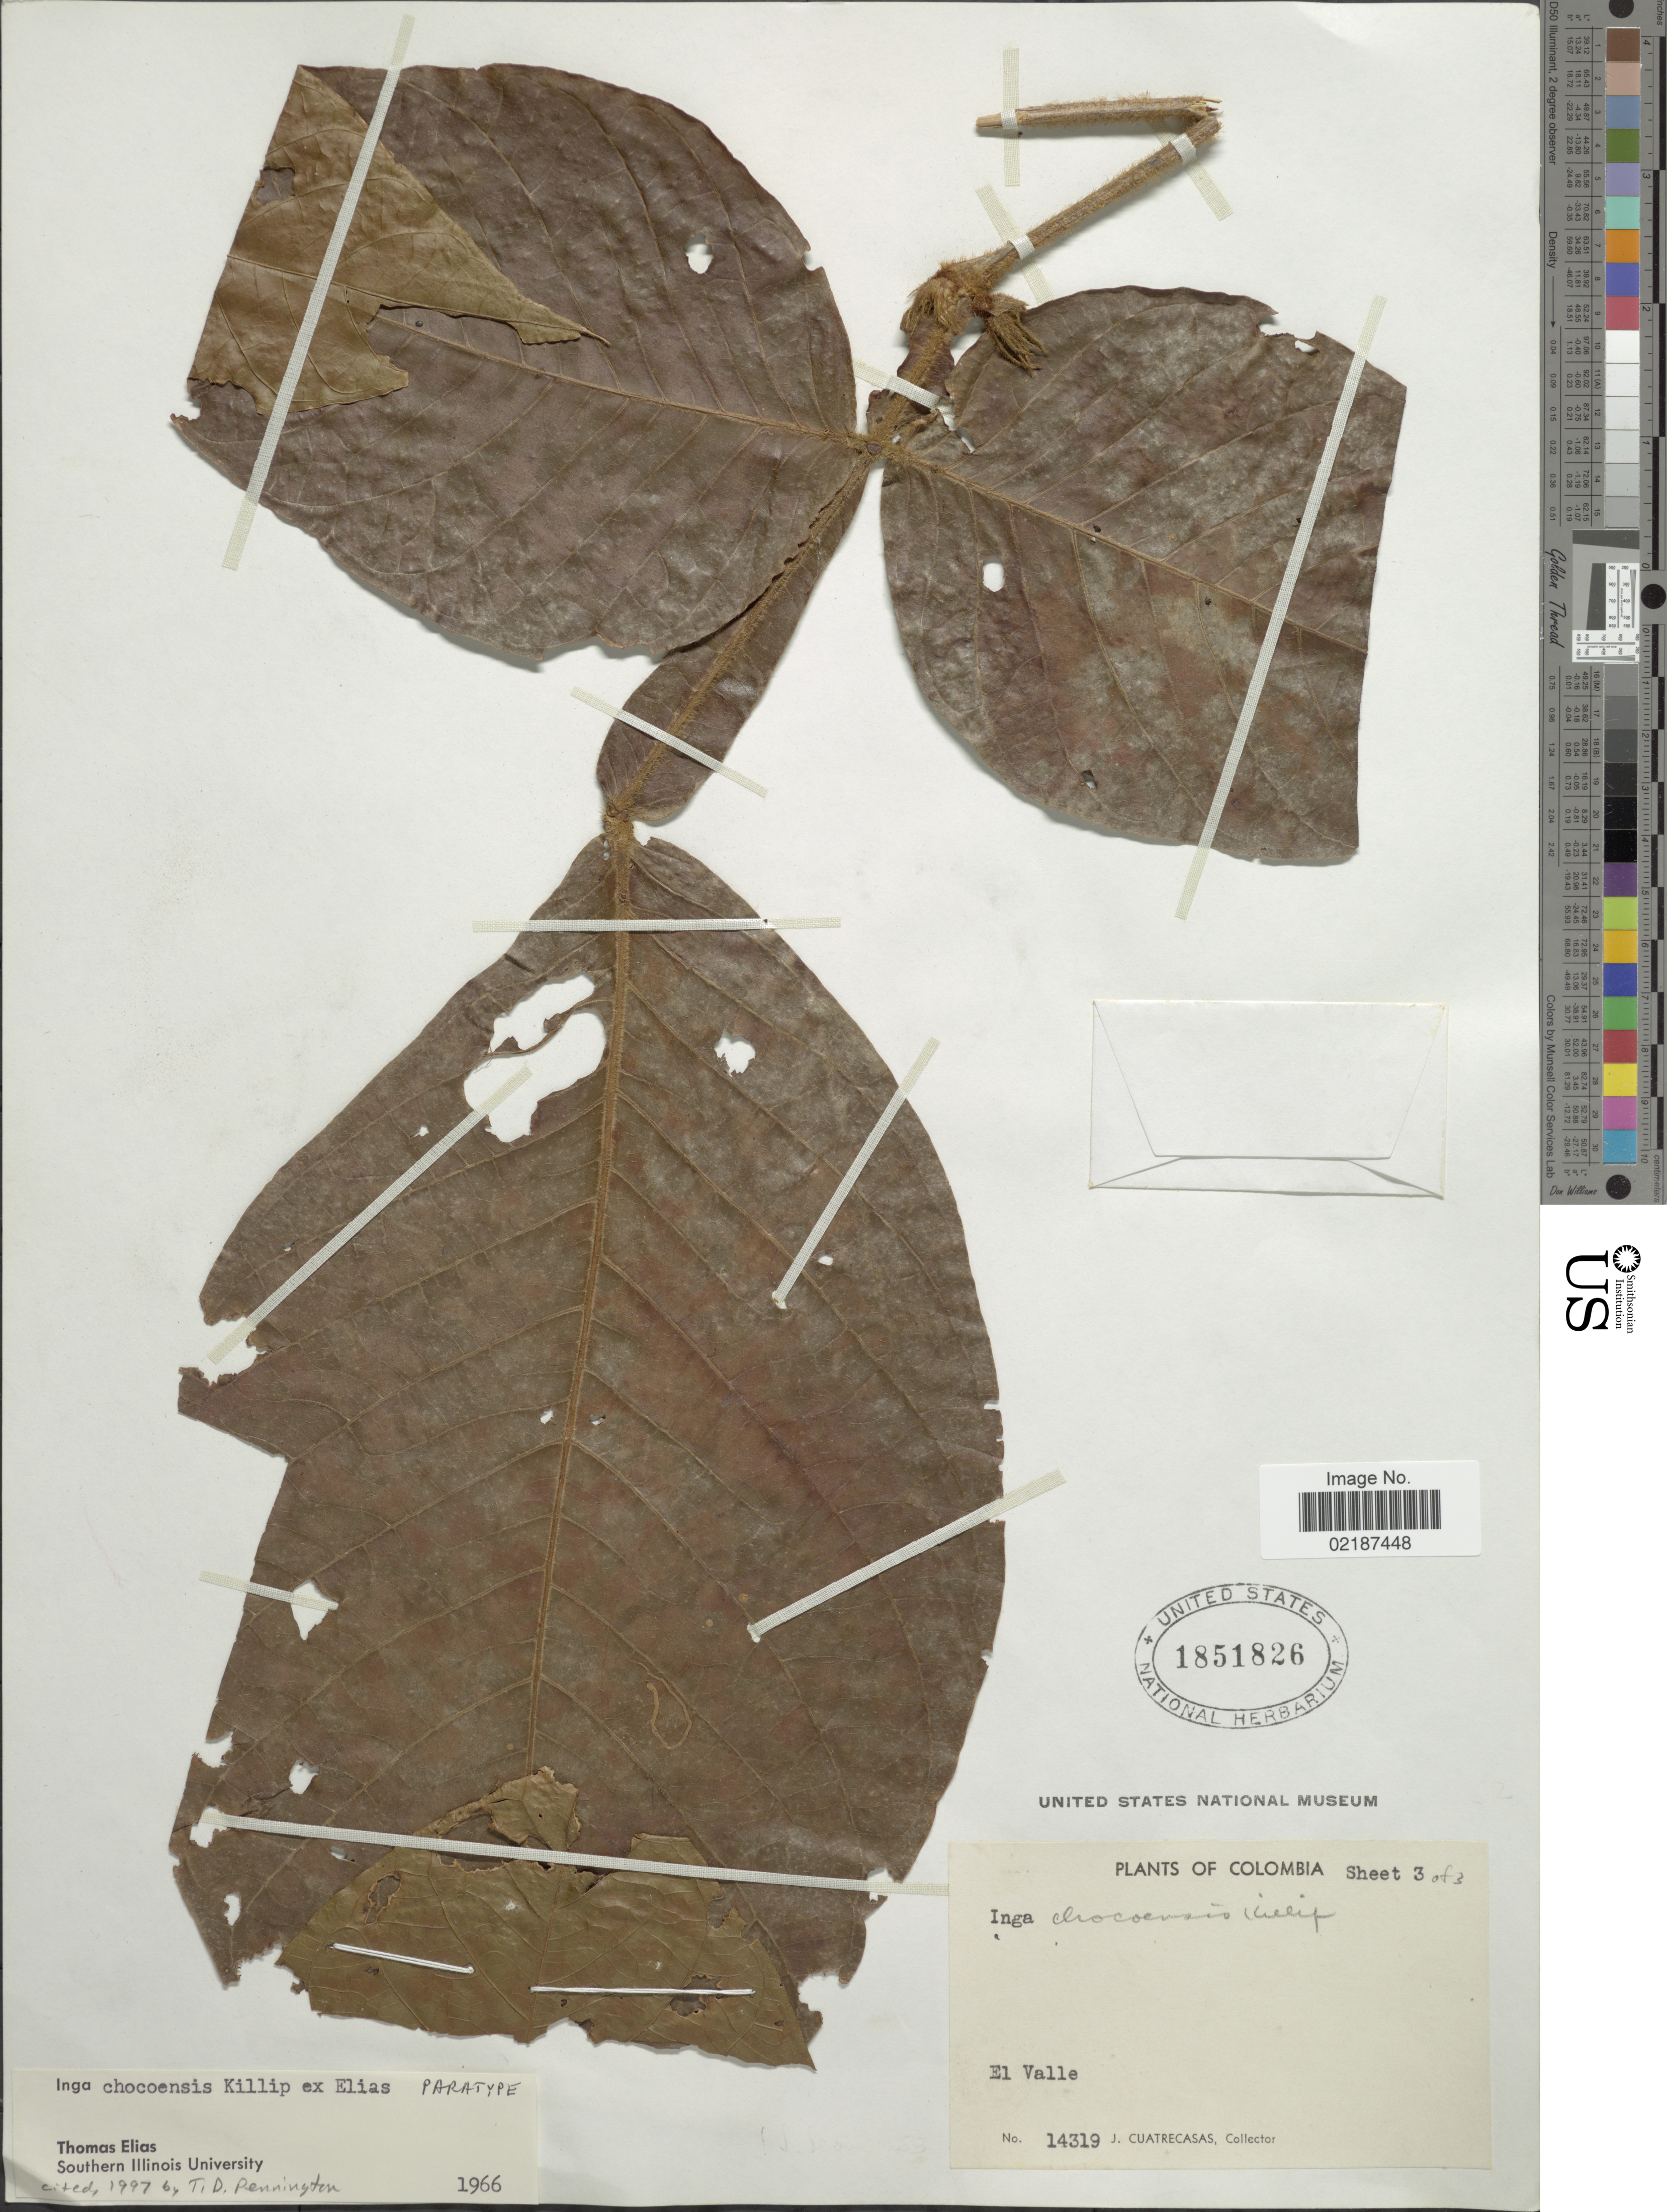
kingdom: Plantae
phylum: Tracheophyta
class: Magnoliopsida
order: Fabales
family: Fabaceae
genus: Inga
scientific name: Inga chocoensis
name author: Killip ex T.S. Elias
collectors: J. Cuatrecasas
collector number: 1439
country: Colombia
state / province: Valle del Cauca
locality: El valle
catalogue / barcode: US 1851826